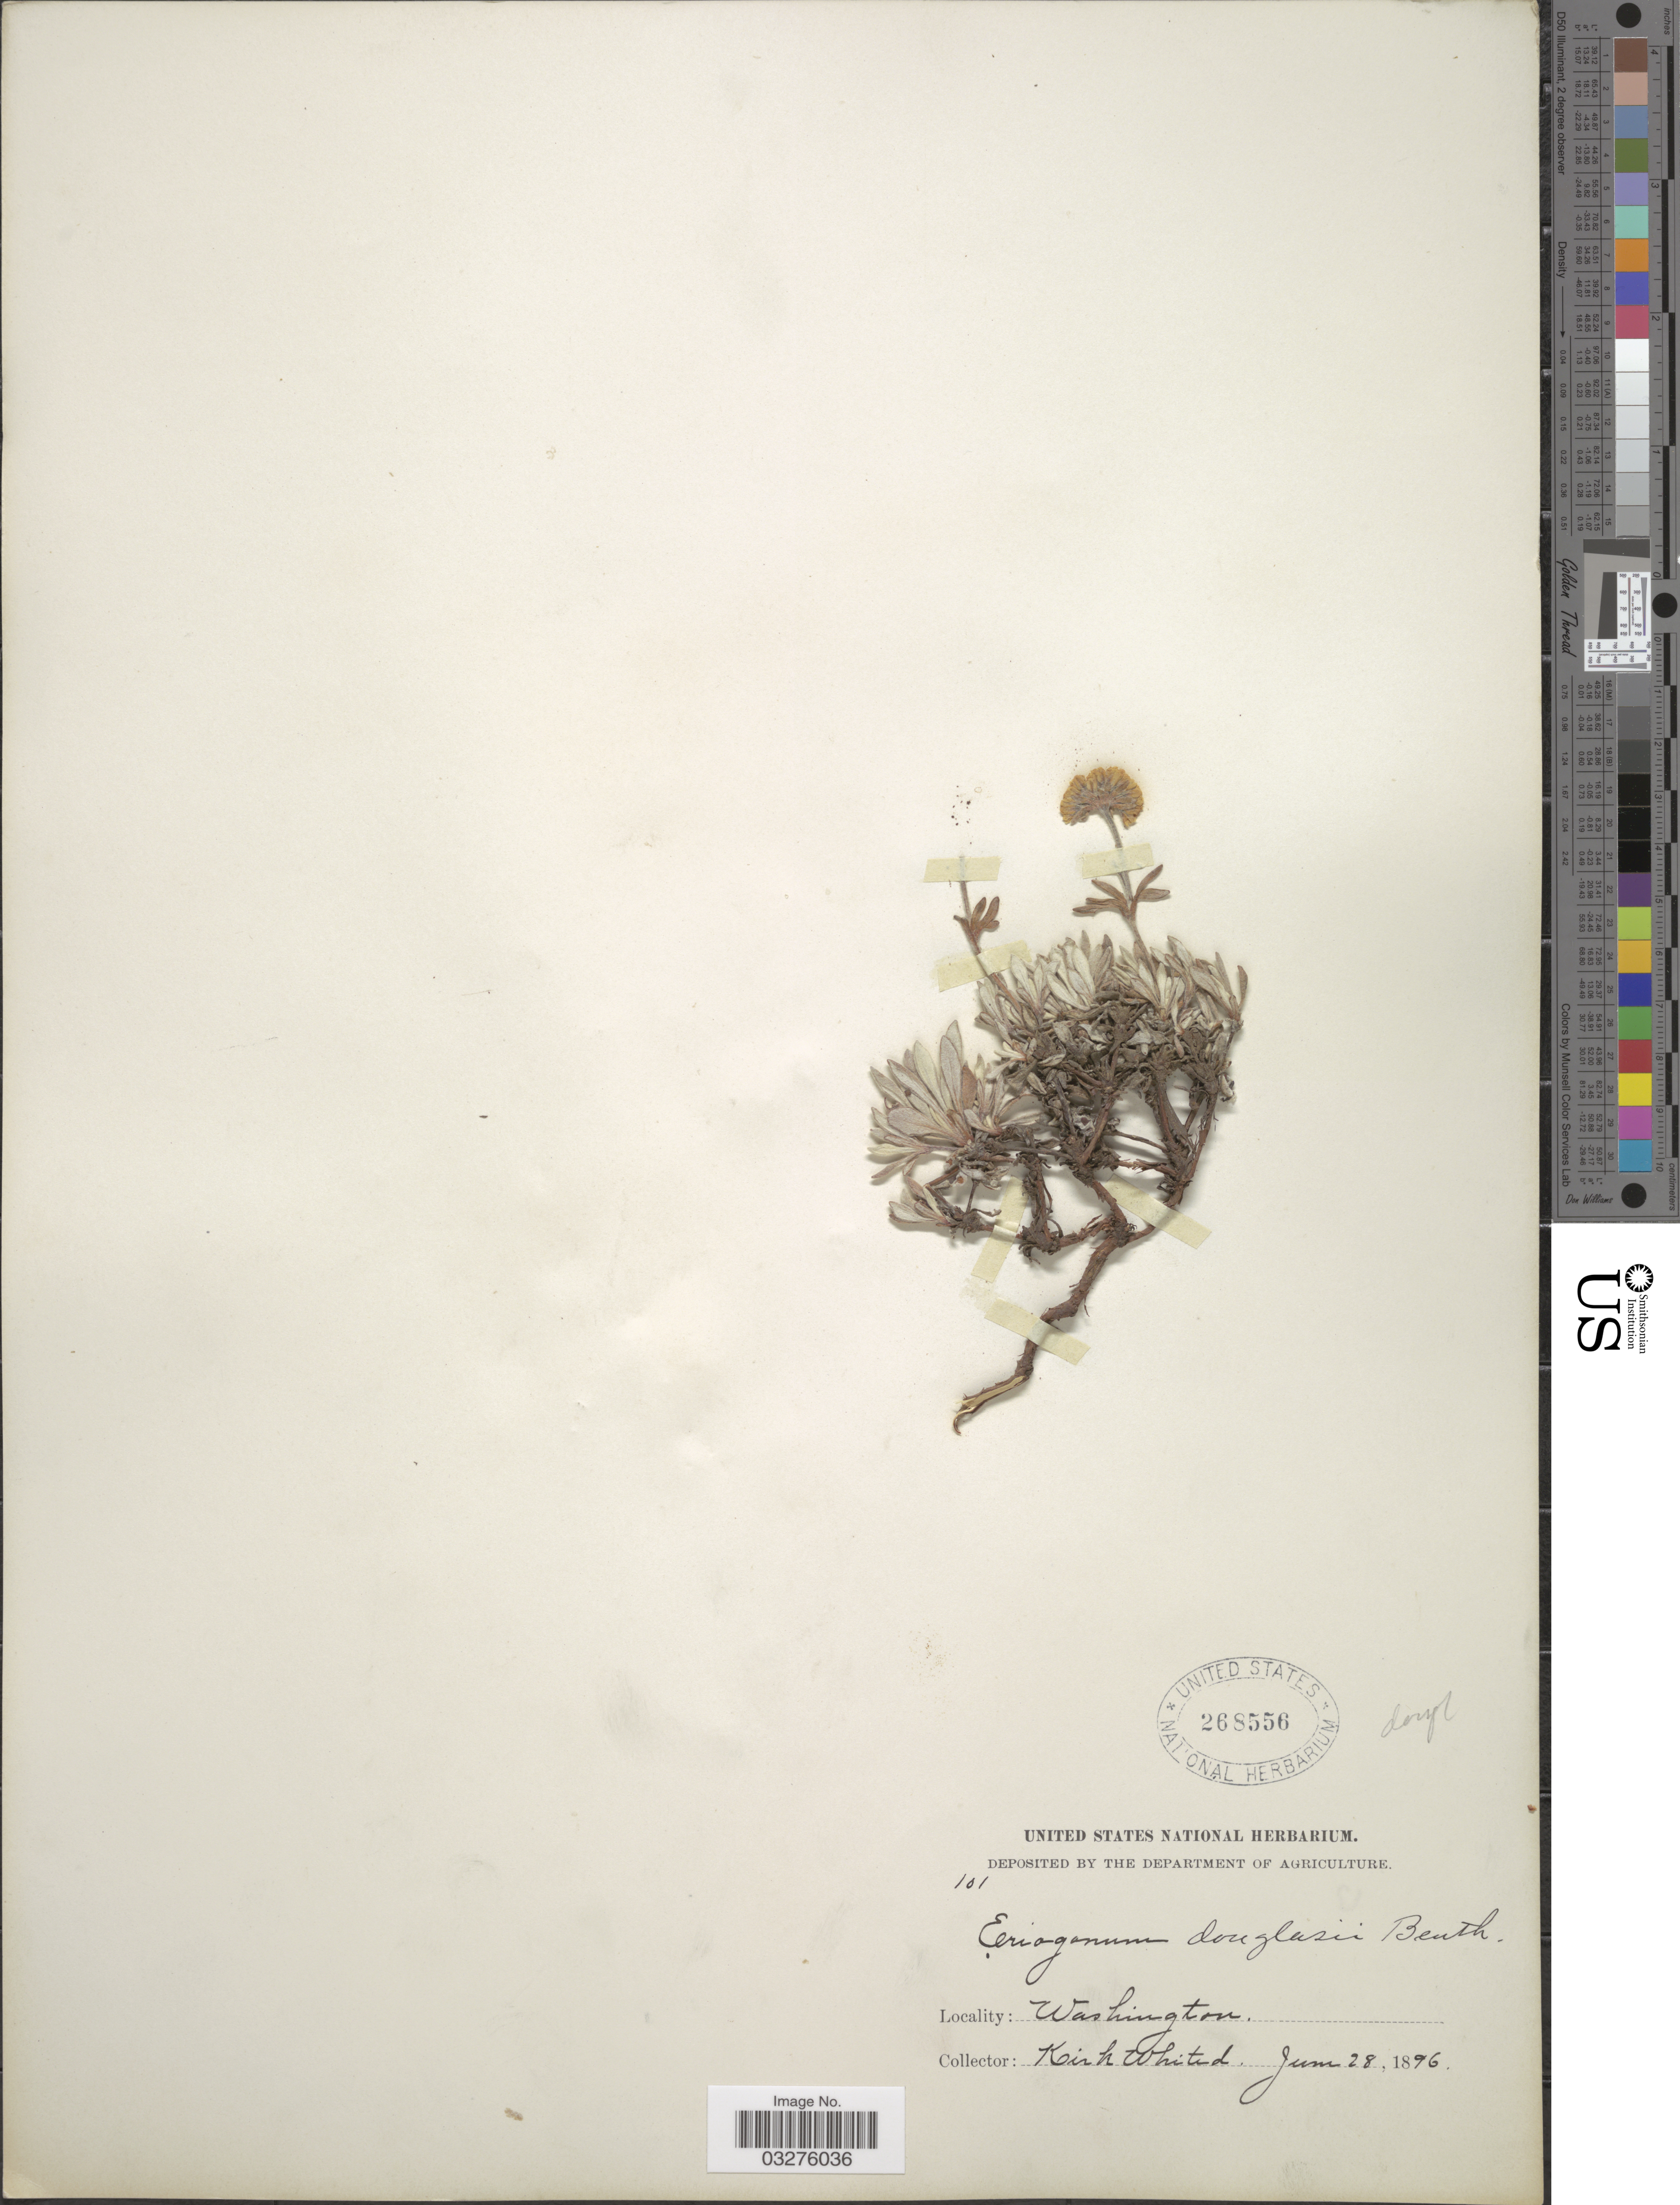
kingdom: Plantae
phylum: Tracheophyta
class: Magnoliopsida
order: Caryophyllales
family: Polygonaceae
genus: Eriogonum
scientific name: Eriogonum douglasii var. douglasii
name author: Benth.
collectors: K. Whited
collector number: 101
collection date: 1896-06-28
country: United States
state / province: Washington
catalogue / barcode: US 268556